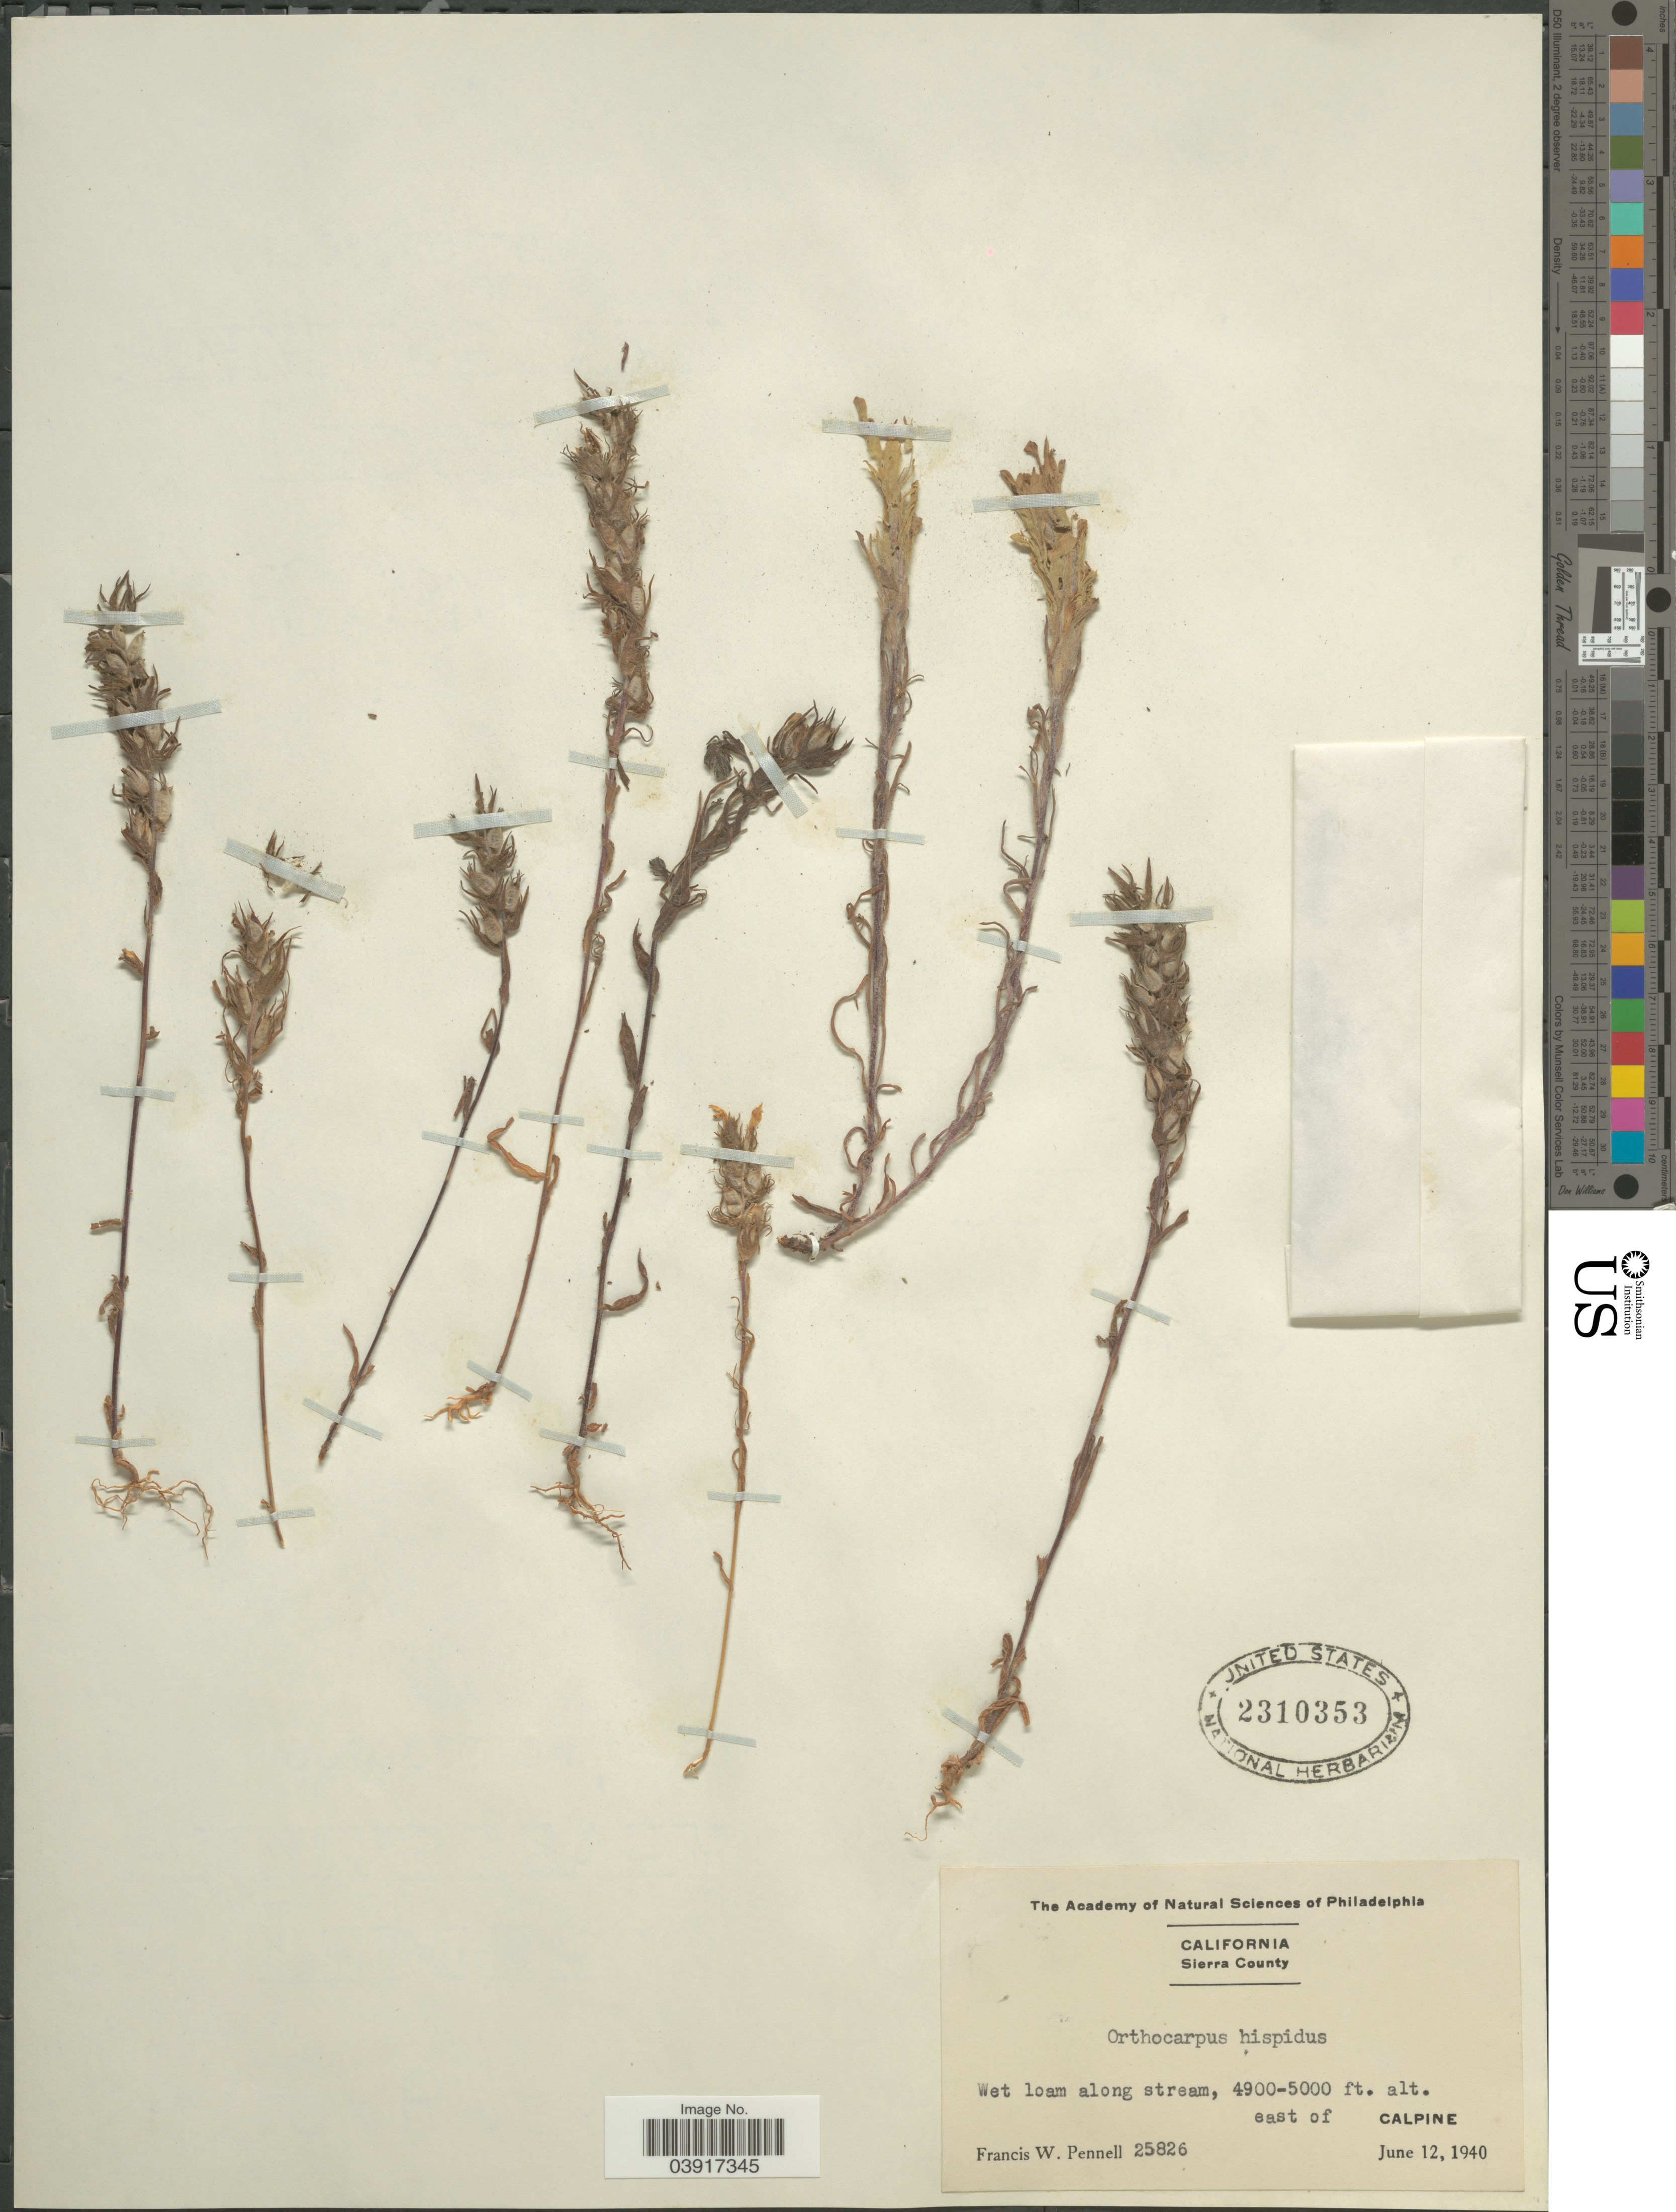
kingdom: Plantae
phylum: Tracheophyta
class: Magnoliopsida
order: Lamiales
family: Orobanchaceae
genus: Orthocarpus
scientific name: Orthocarpus hispidus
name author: Benth.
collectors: F. W. Pennell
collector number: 25826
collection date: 1940-06-12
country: United States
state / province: California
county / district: Sierra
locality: Sierra County. East of Calpine.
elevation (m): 1494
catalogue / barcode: US 2310353